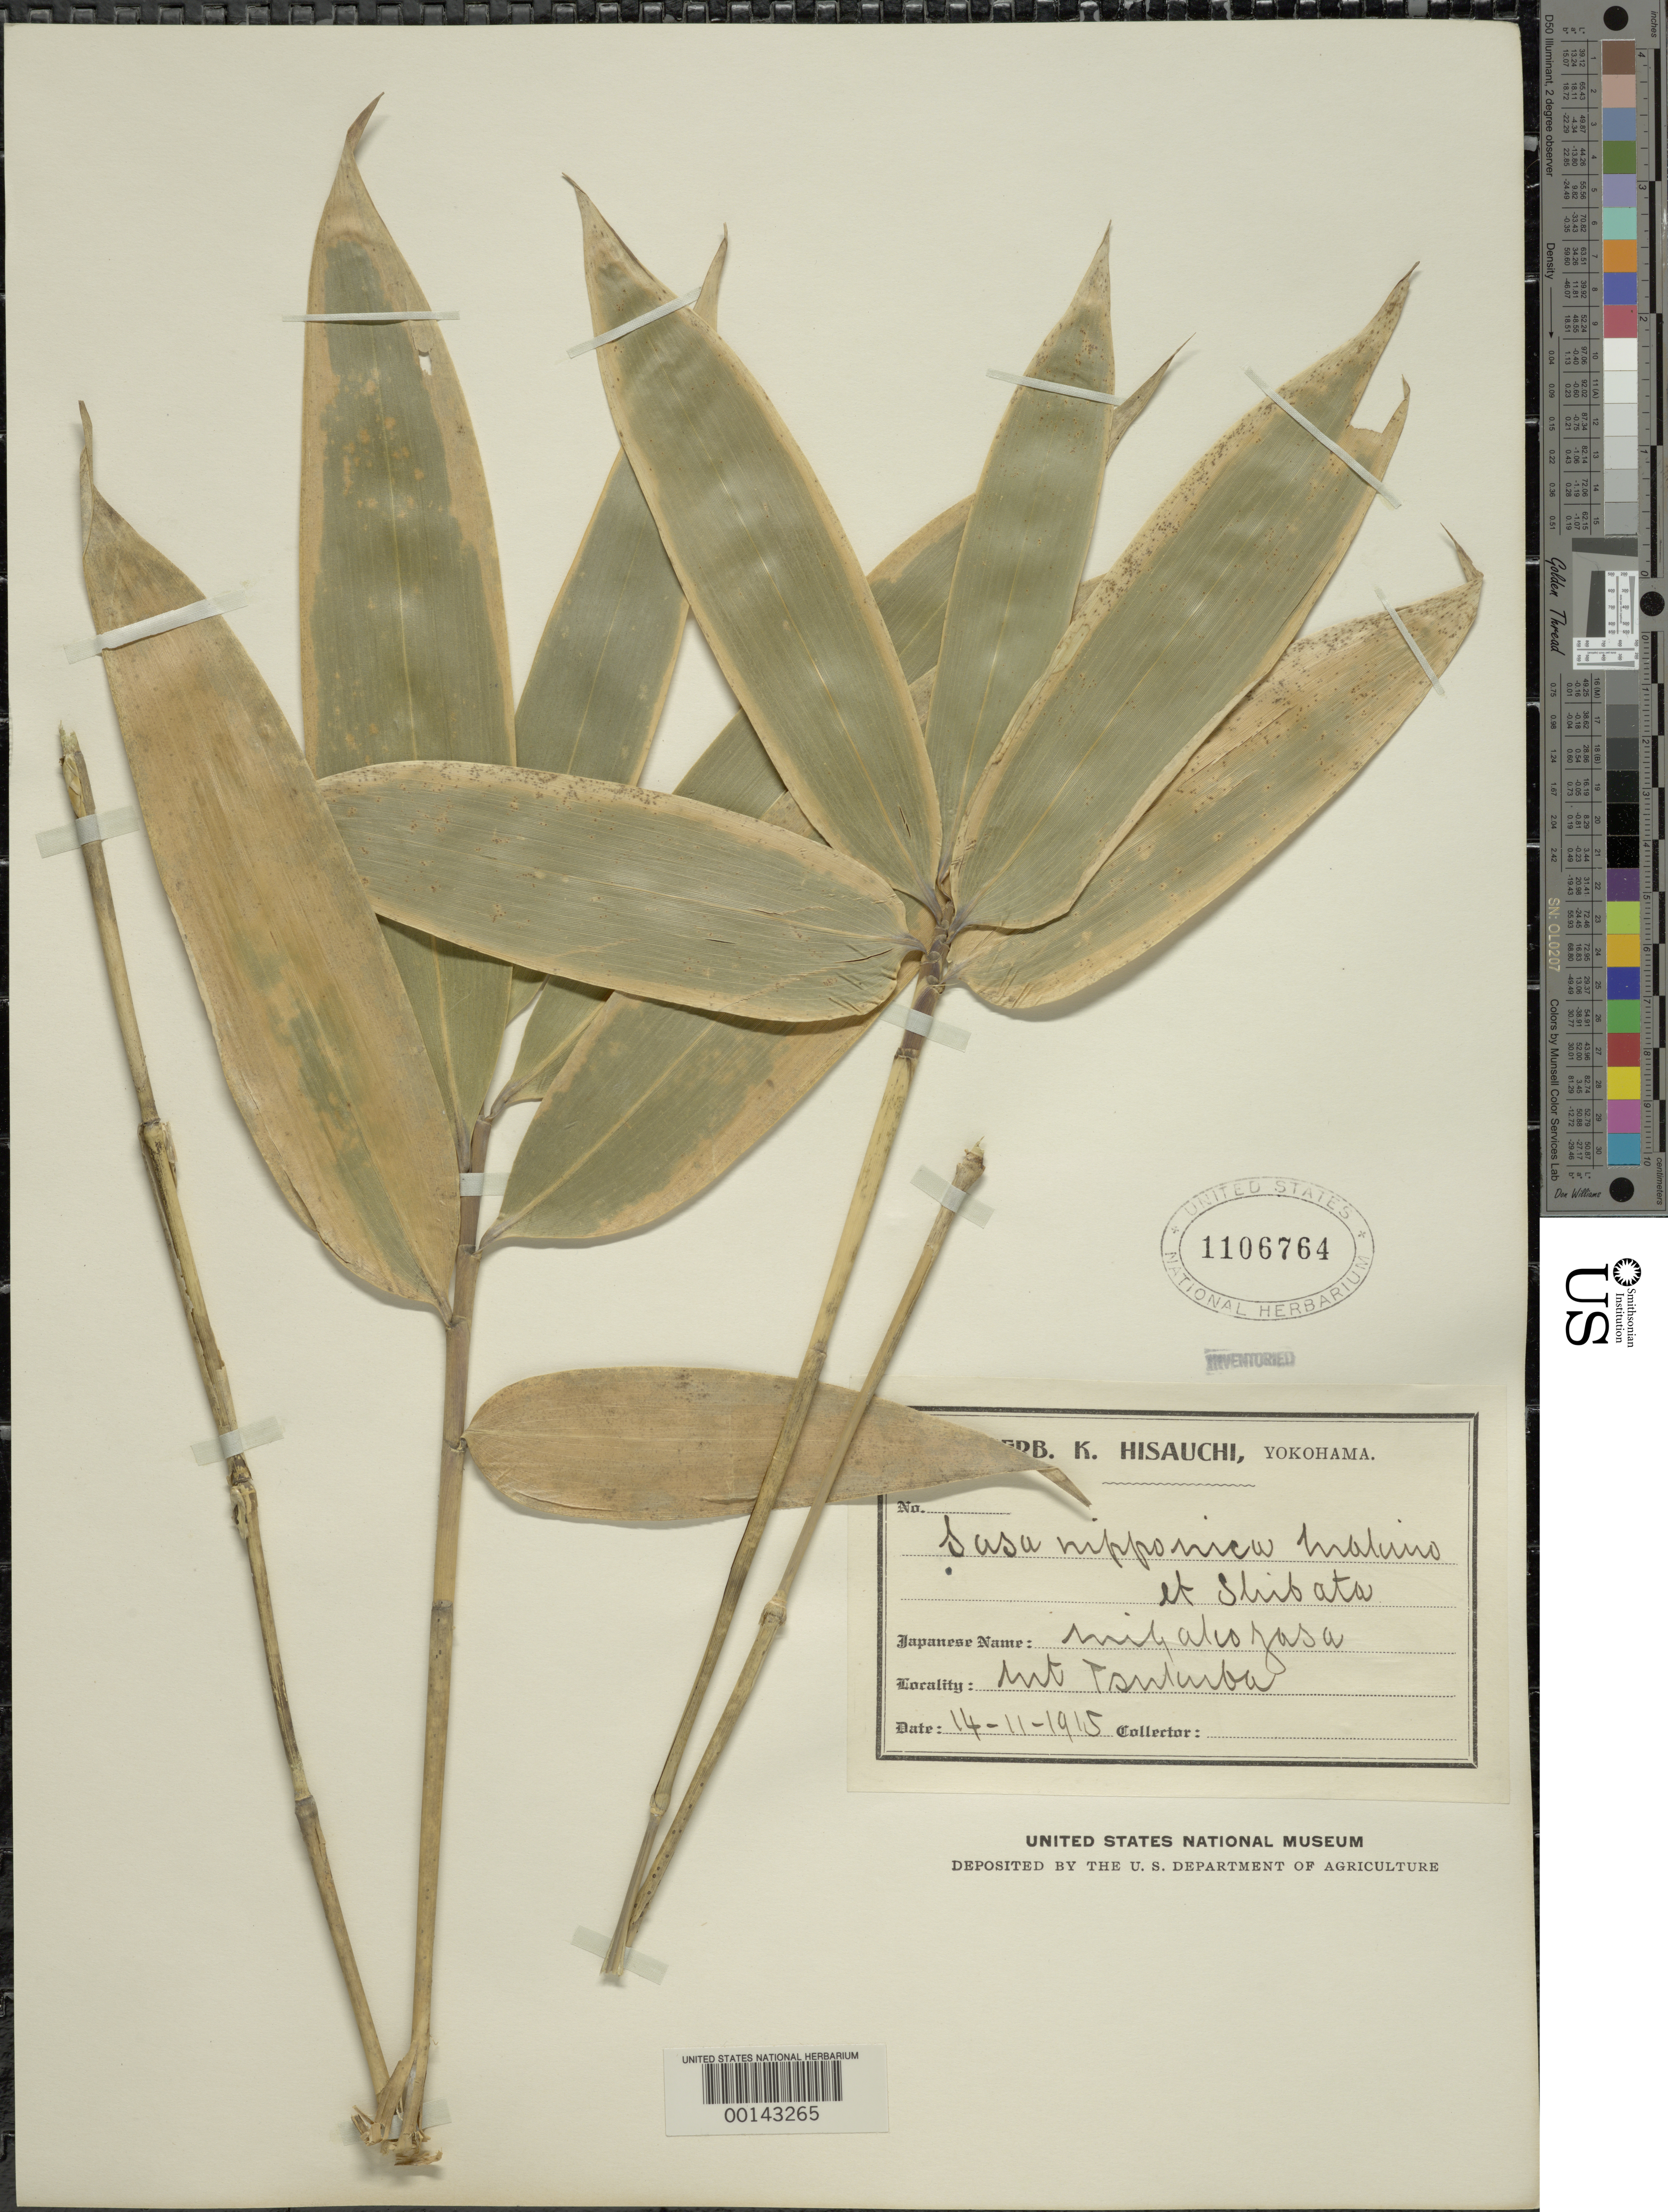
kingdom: Plantae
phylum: Tracheophyta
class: Liliopsida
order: Poales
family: Poaceae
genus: Sasa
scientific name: Sasa nipponica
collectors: K. Hisauchi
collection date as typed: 14 Nov 1915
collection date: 1915-11-14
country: Japan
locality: Mt. tsukuba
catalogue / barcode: US 1106764